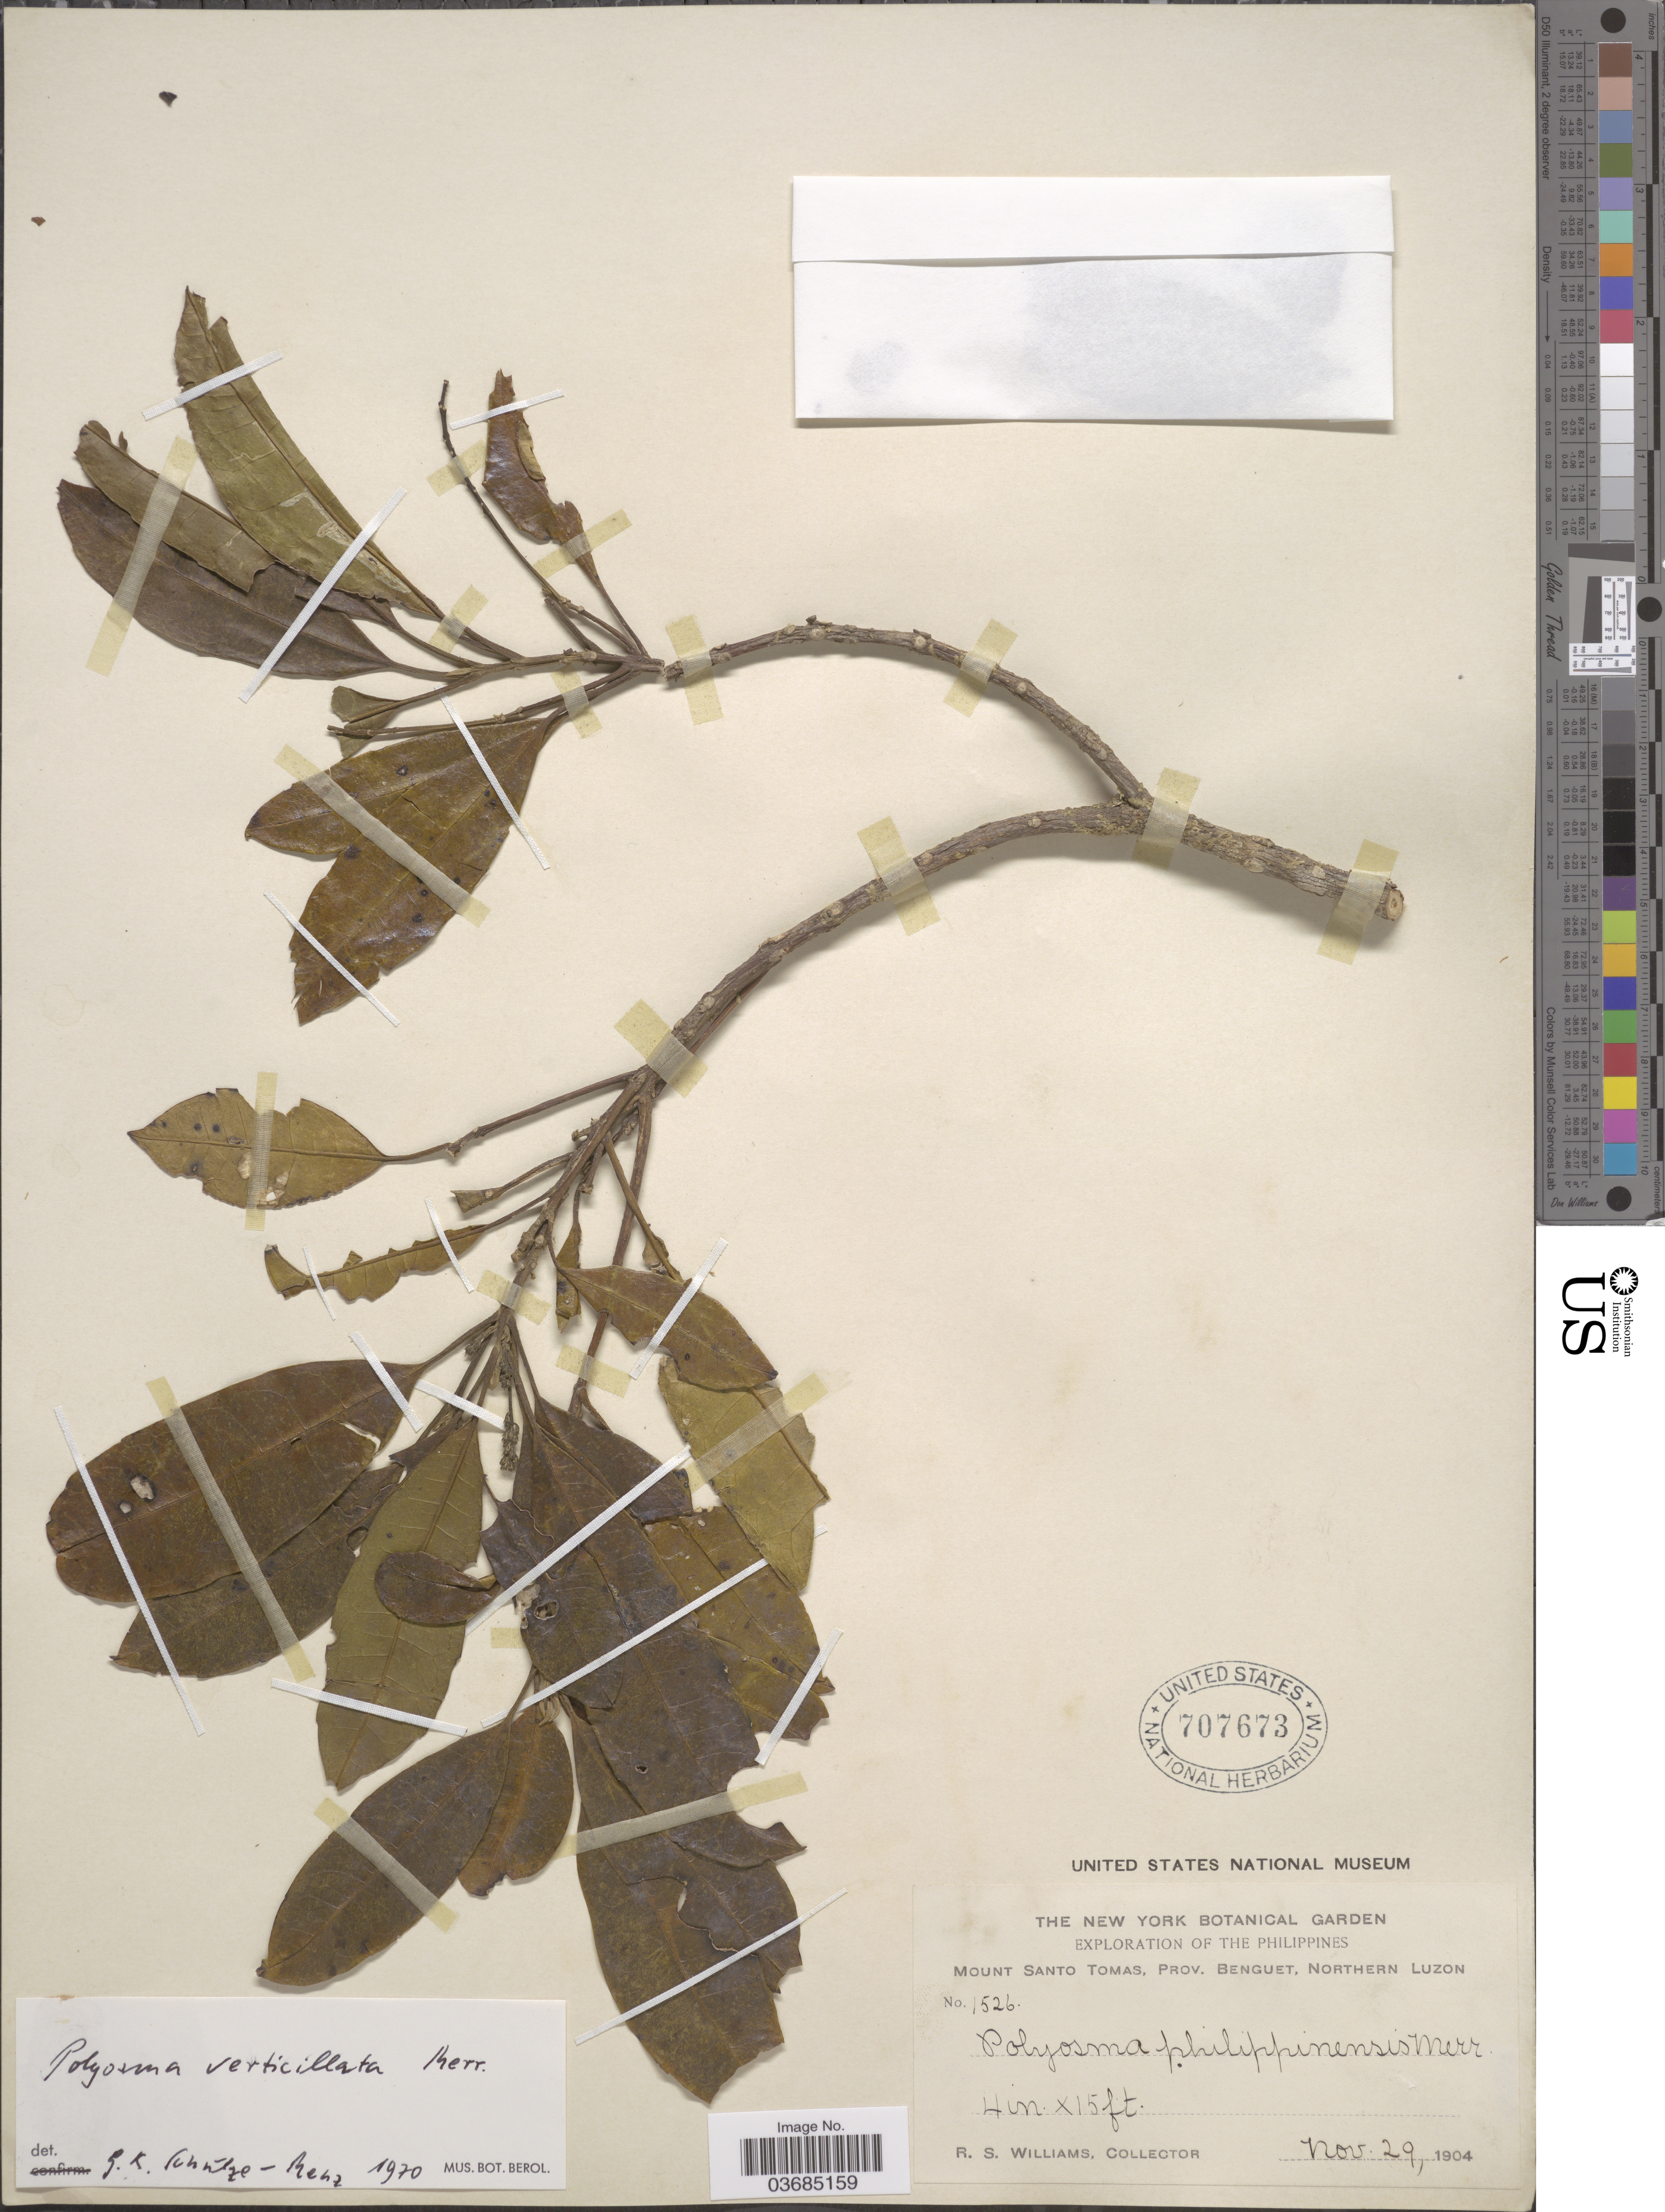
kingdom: Plantae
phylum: Tracheophyta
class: Magnoliopsida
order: Escalloniales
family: Escalloniaceae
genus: Polyosma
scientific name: Polyosma verticillata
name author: Merr.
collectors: R. S. Williams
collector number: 1526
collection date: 1904-11-29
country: Philippines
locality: Exploration of the Philippines. Mount Santo Tomas, Prov. Benguet, Northern Luzon.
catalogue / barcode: US 707673